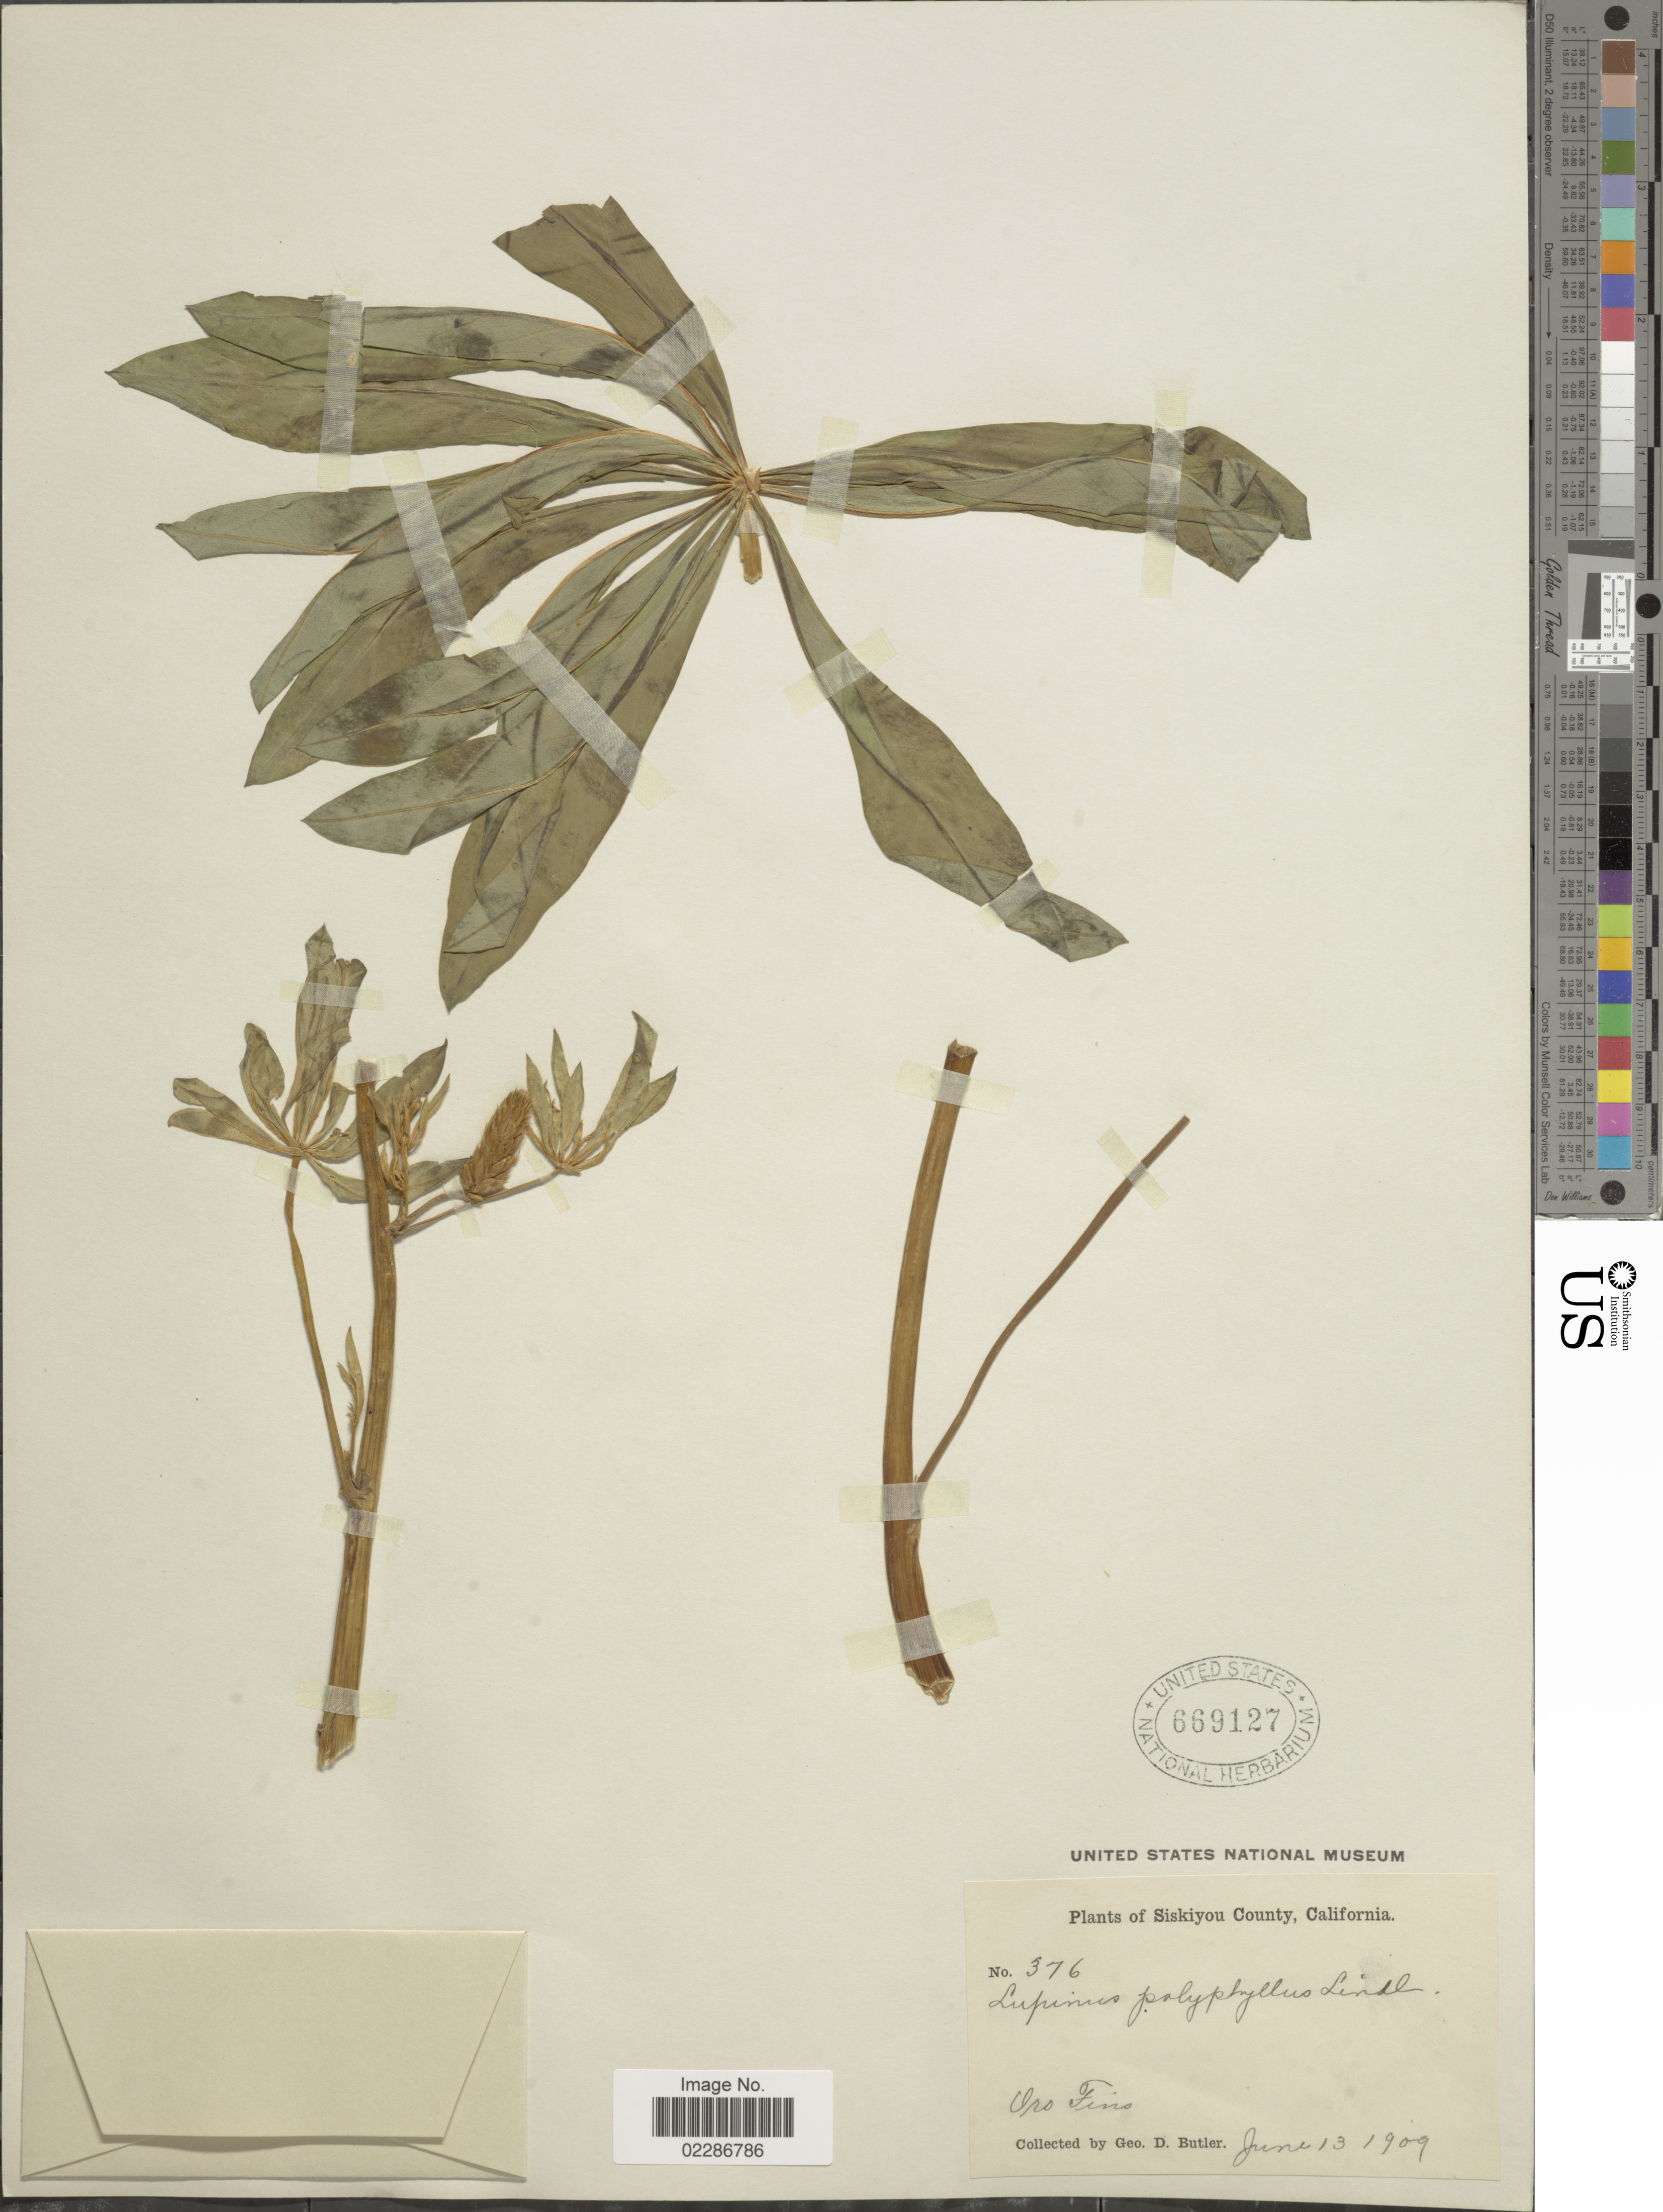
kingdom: Plantae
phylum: Tracheophyta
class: Magnoliopsida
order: Fabales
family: Fabaceae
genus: Lupinus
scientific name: Lupinus polyphyllus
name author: Lindl.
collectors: G. D. Butler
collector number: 376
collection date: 1909-06-13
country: United States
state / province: California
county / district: Siskiyou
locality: Siskiyou County, Oro Fino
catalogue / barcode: US 669127